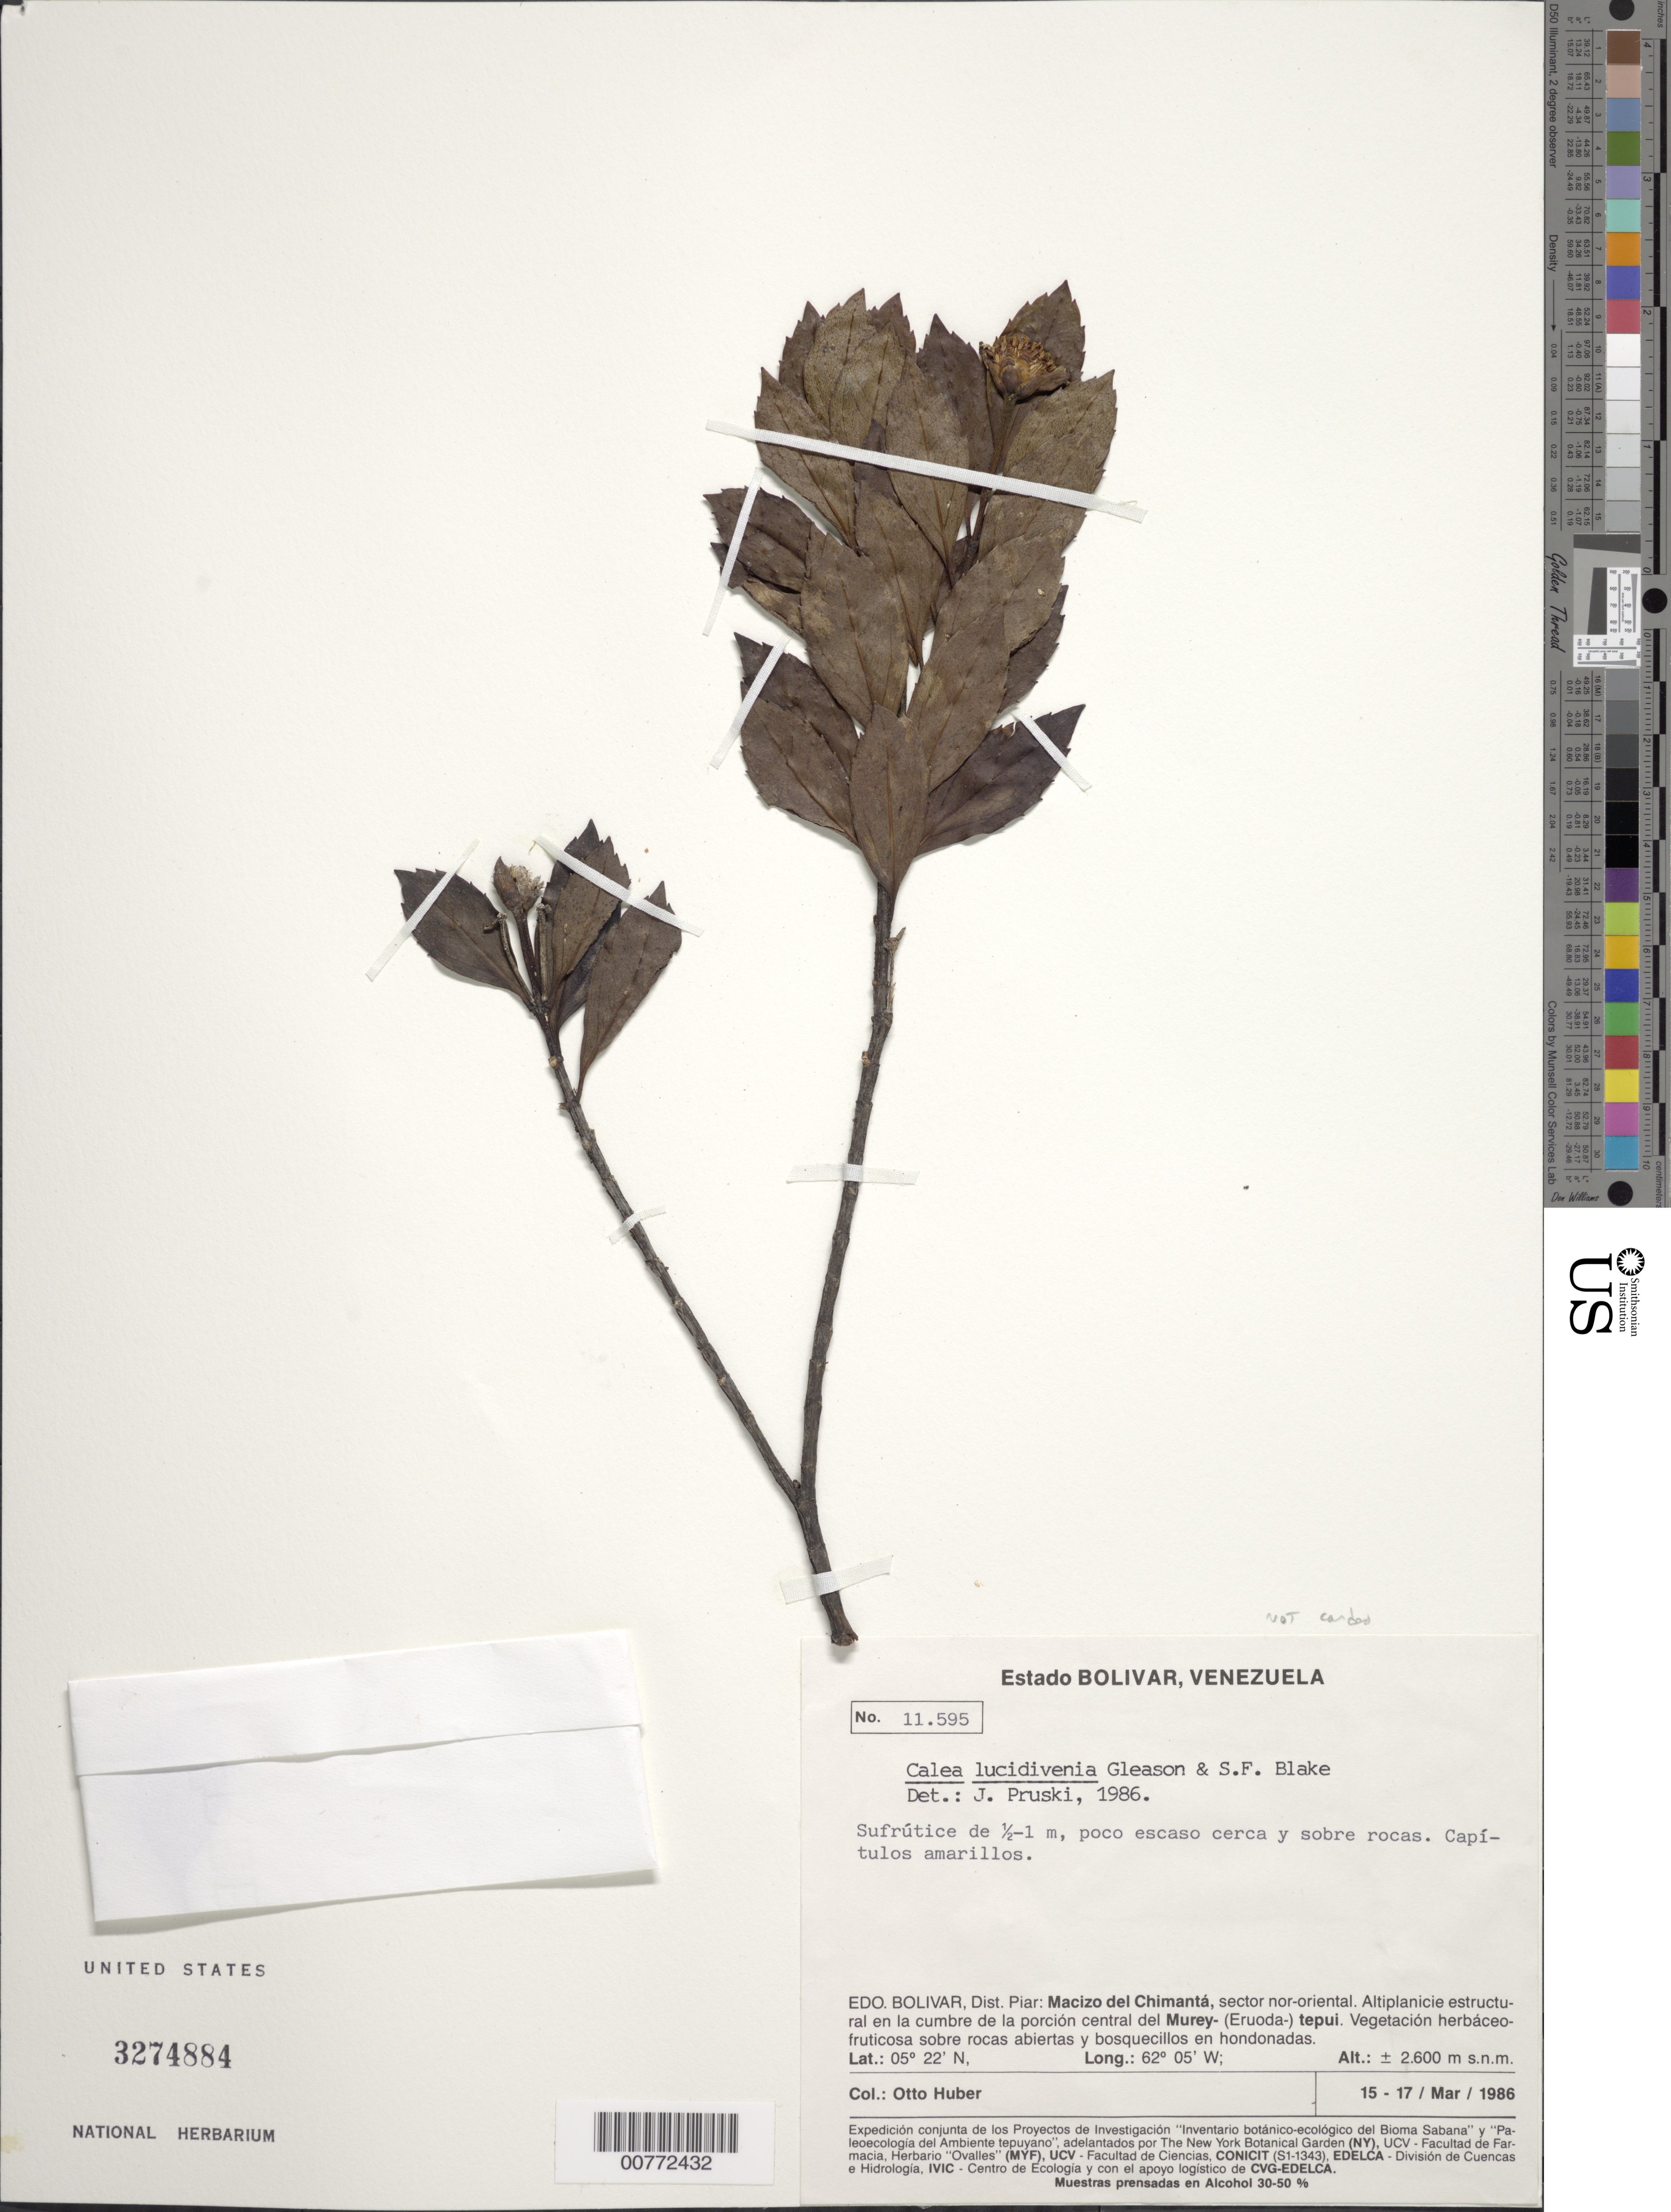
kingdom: Plantae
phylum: Tracheophyta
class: Magnoliopsida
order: Asterales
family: Asteraceae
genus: Calea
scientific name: Calea lucidivenia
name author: Gleason & S.F. Blake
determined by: Pruski, J. F.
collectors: O. Huber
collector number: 11595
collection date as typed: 15-Mar-86 to 17-Mar-86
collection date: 1986-03-15/1986-03-17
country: Venezuela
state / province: Bolívar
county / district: Piar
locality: Macizo del Chimantá, sector nor-oriental, cumbre de la procion central del Murey-tepuí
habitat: Cerca y sobre rocas. Altiplanicie de vegetación herbáceo-fructinosa sobre rocas abiertas y bosquecillos de hondonadas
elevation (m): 2600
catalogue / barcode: US 3274884